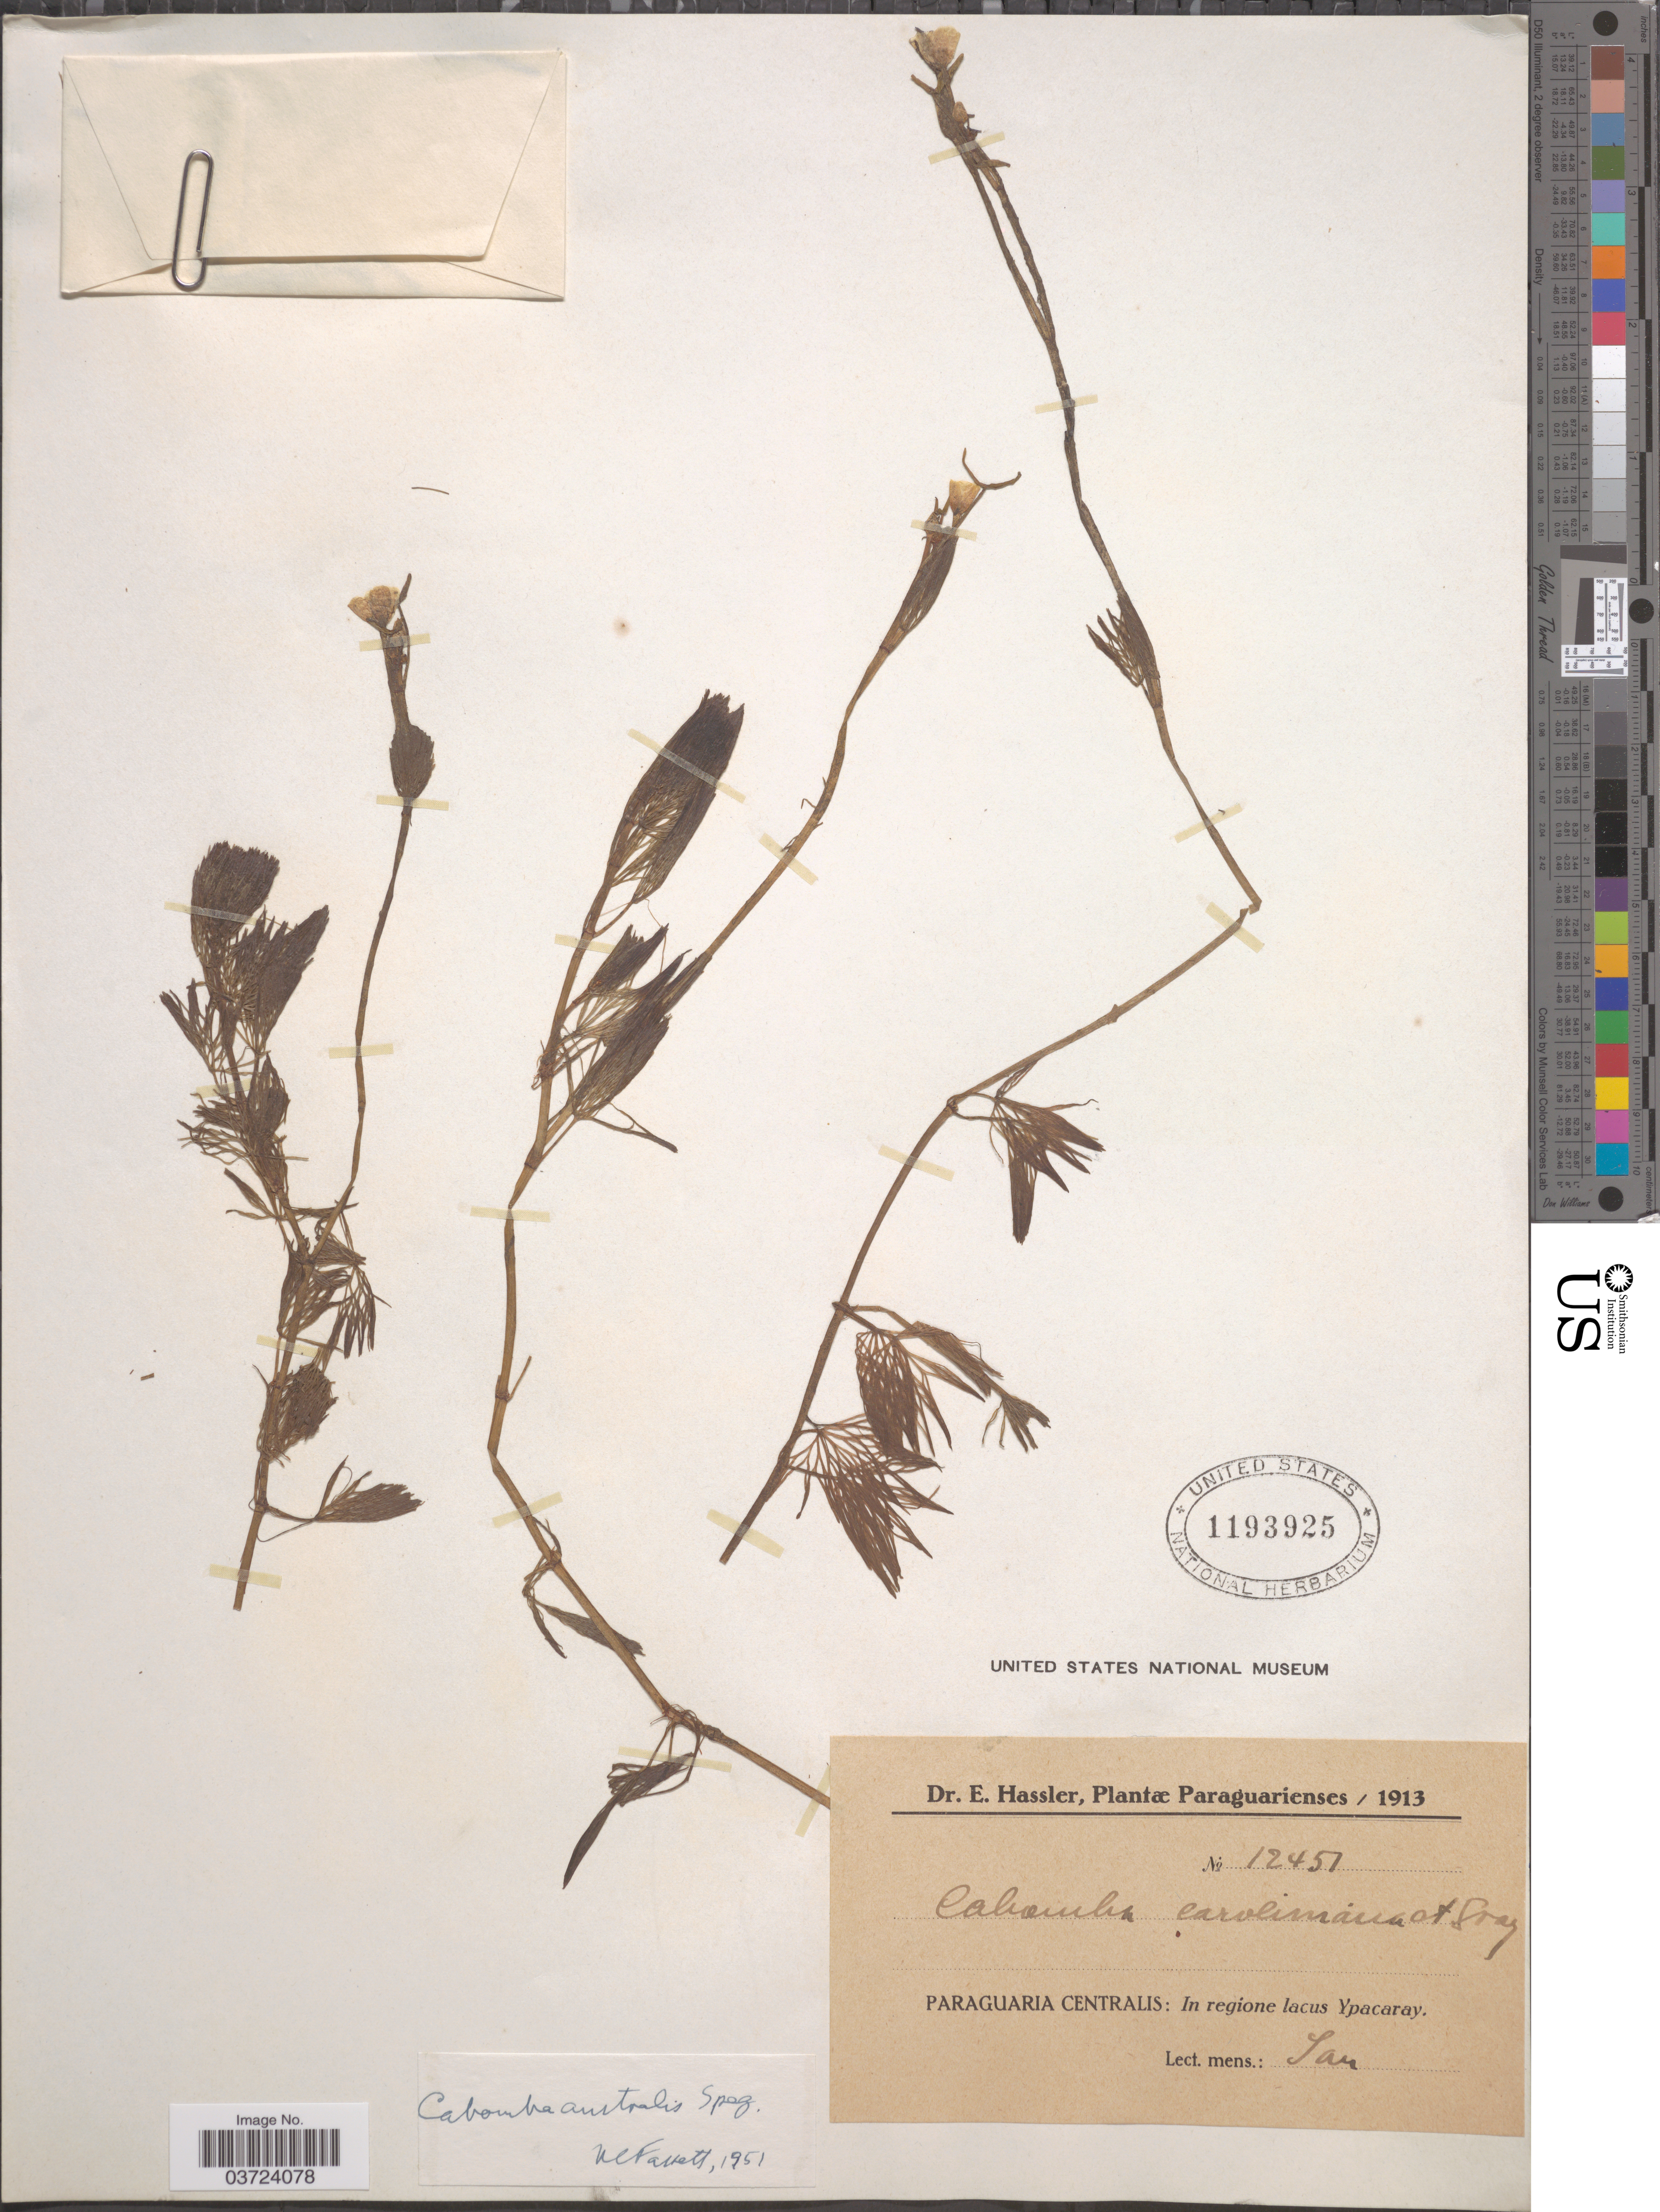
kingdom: Plantae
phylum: Tracheophyta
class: Magnoliopsida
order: Nymphaeales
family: Cabombaceae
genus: Cabomba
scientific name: Cabomba australis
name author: Speg.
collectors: E. Hassler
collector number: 12451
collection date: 1913-01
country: Paraguay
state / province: Paraguari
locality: Paraguaria Centralis: In regione lacus Ypacaray.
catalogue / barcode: US 1193925